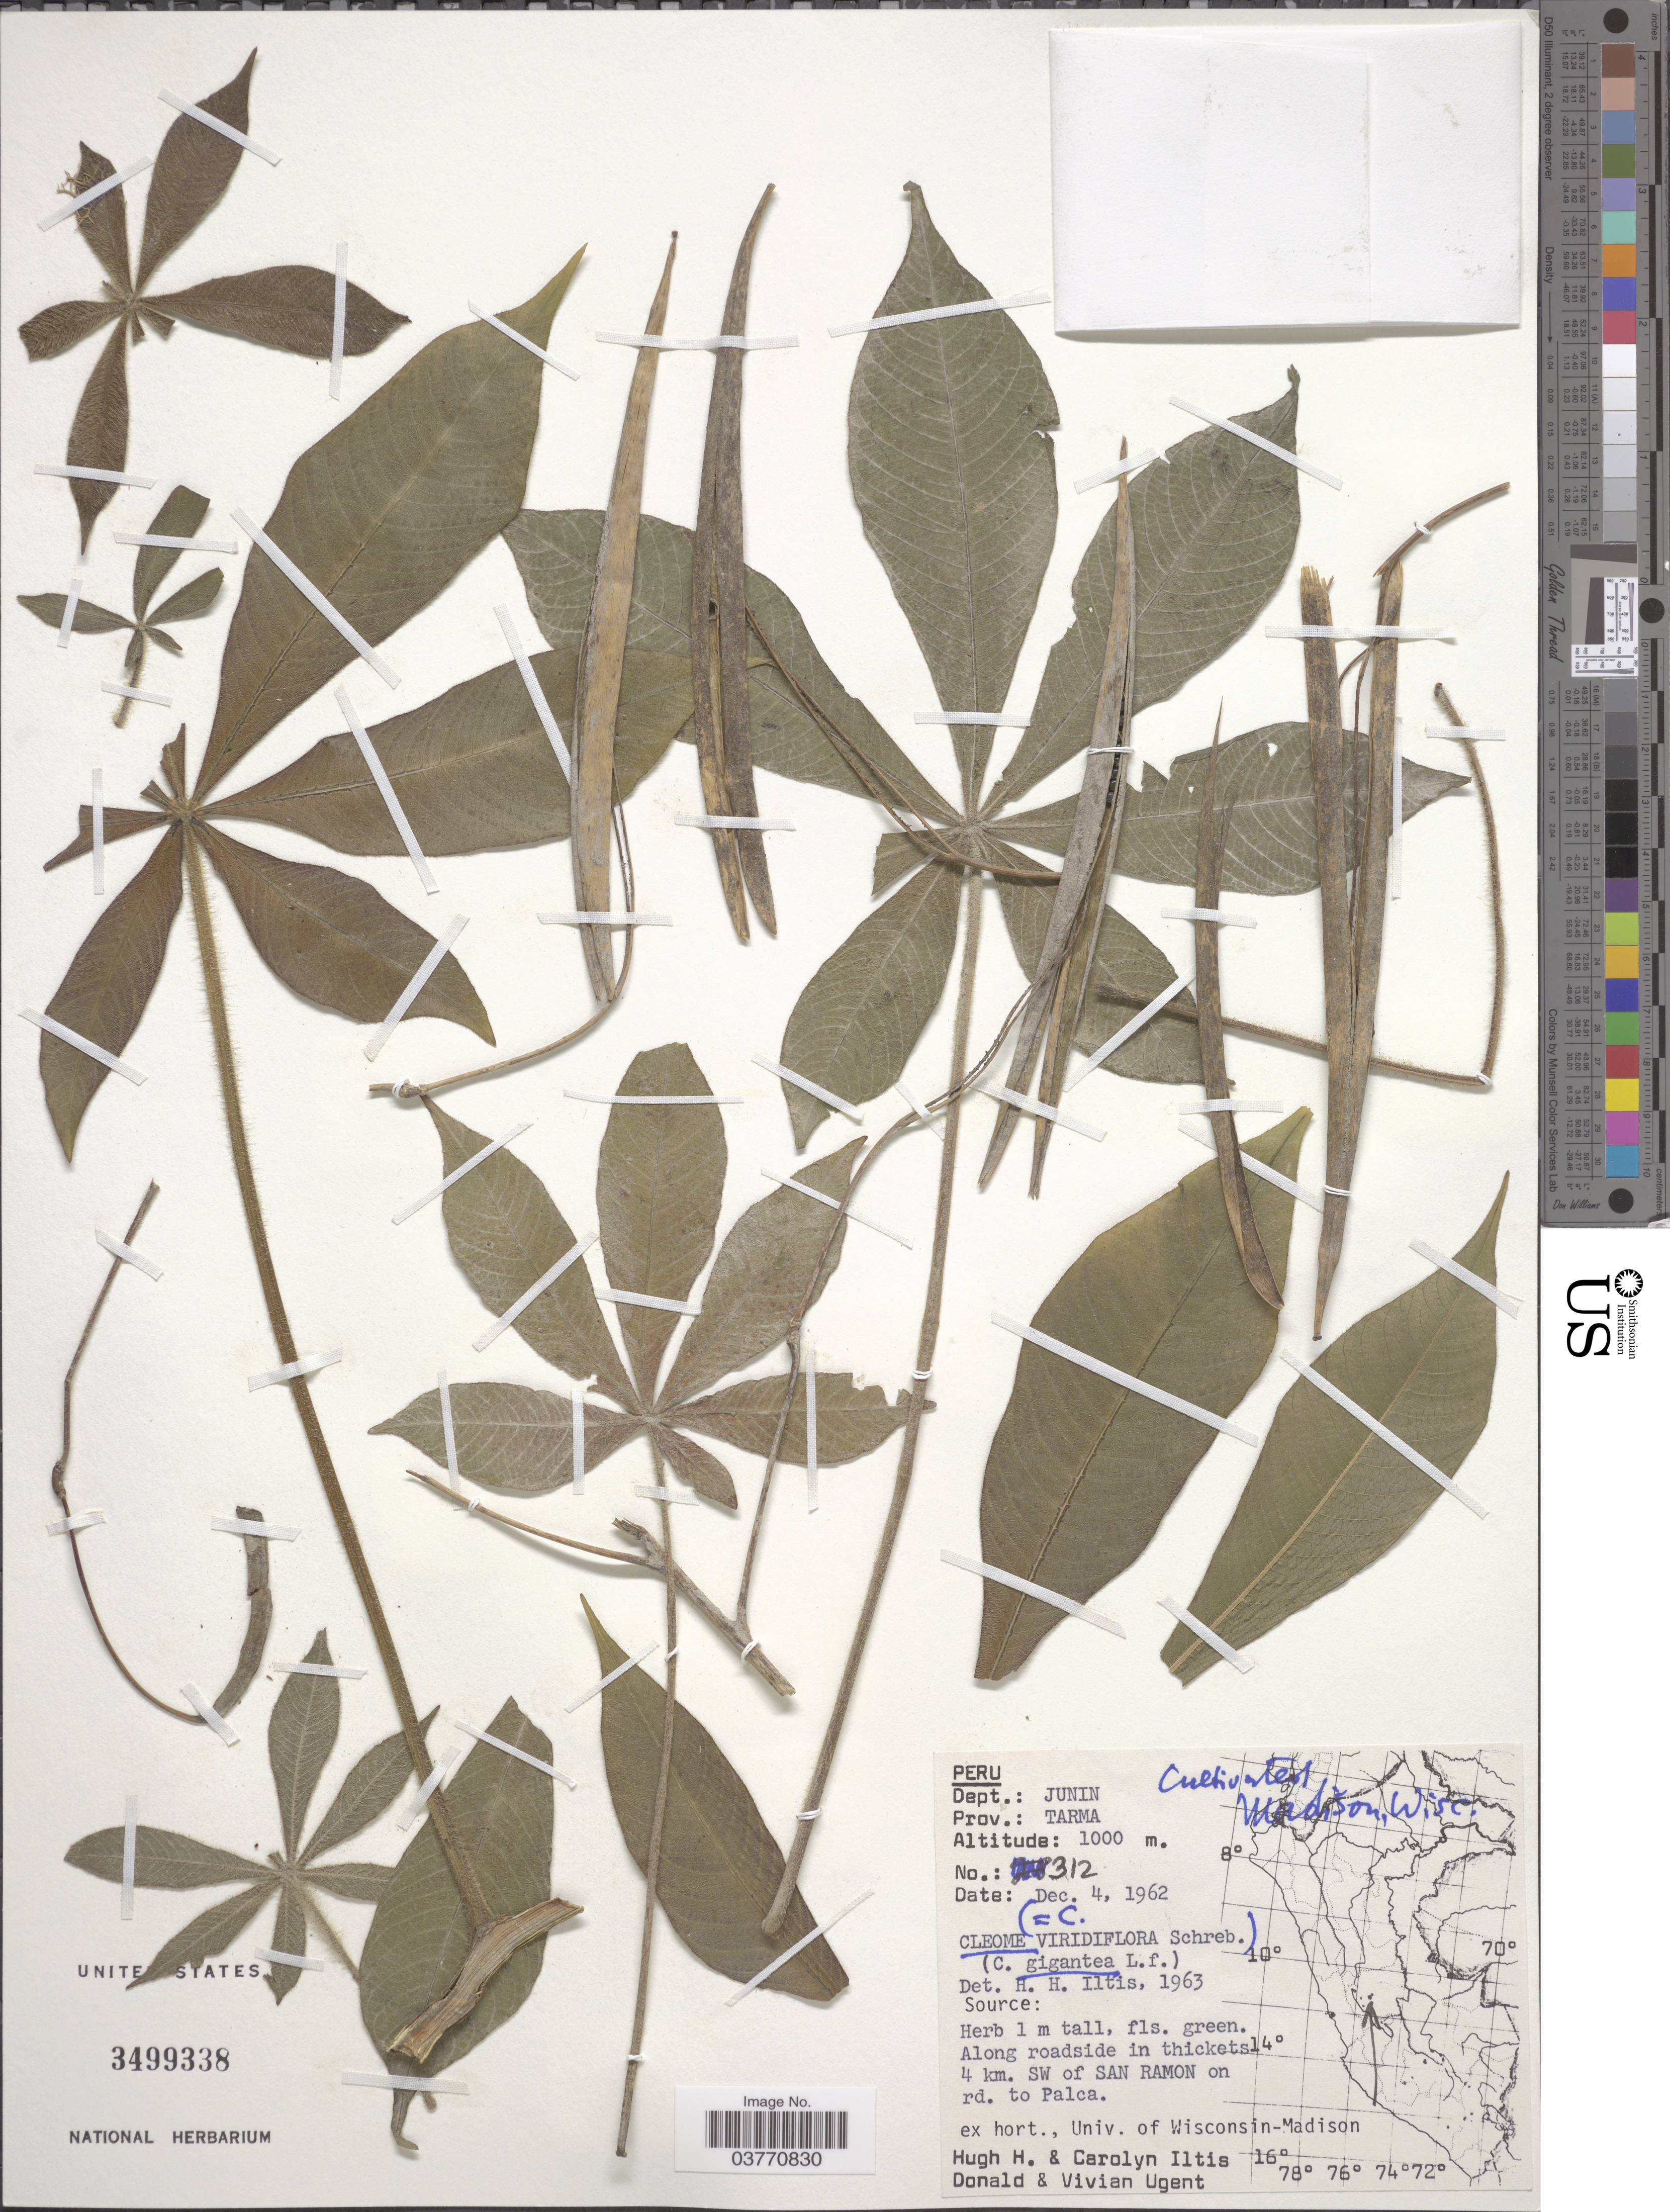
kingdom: Plantae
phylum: Tracheophyta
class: Magnoliopsida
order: Brassicales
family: Cleomaceae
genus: Melidiscus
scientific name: Melidiscus gigantea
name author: (L.) Raf.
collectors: H. H. Iltis, C. G. Iltis, D. Ugent & V. Ugent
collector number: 312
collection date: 1962-12-04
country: Peru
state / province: Junín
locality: Dept.: Junin. Prov.: Tarma. 4 km. SW of San Ramon on rd. to Palca.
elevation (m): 1000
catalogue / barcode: US 3499338